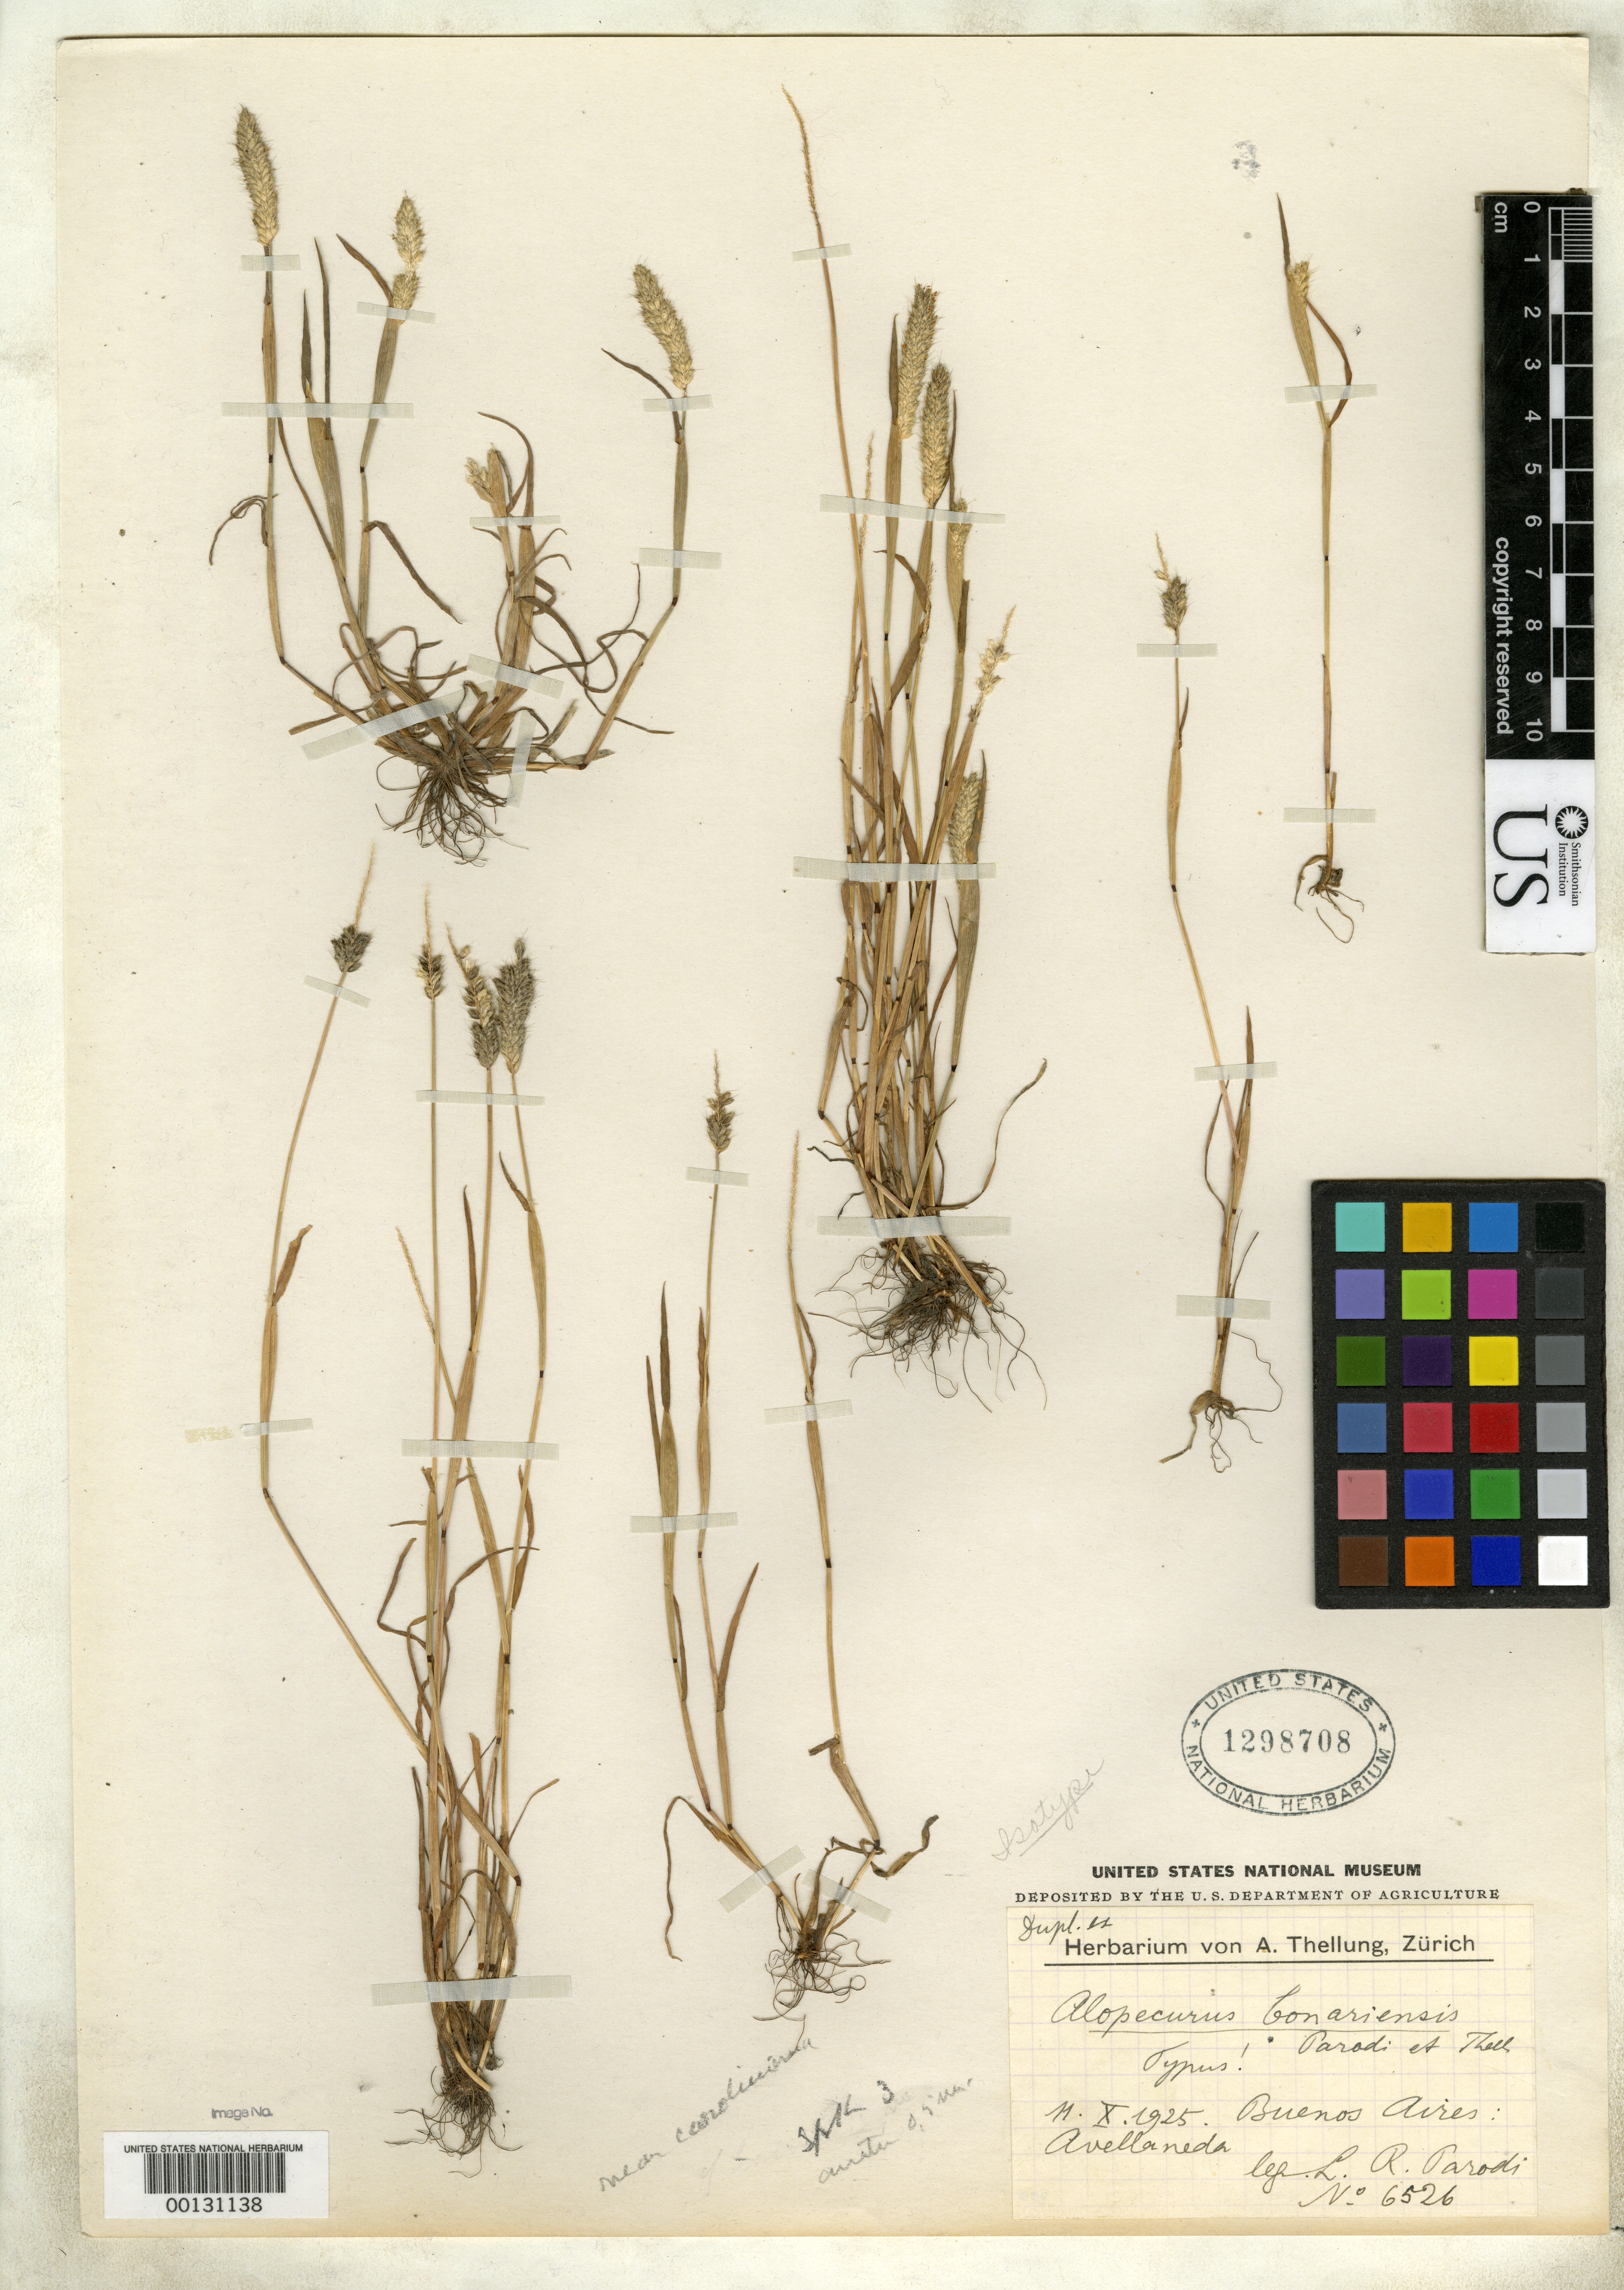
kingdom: Plantae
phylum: Tracheophyta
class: Liliopsida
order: Poales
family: Poaceae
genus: Alopecurus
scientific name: Alopecurus bonariensis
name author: Parodi & Thell.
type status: Isotype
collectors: L. R. Parodi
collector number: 6526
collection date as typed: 11 Oct 1925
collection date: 1925-10-11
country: Argentina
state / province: Buenos Aires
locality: Avellaneda.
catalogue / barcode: US 1298708